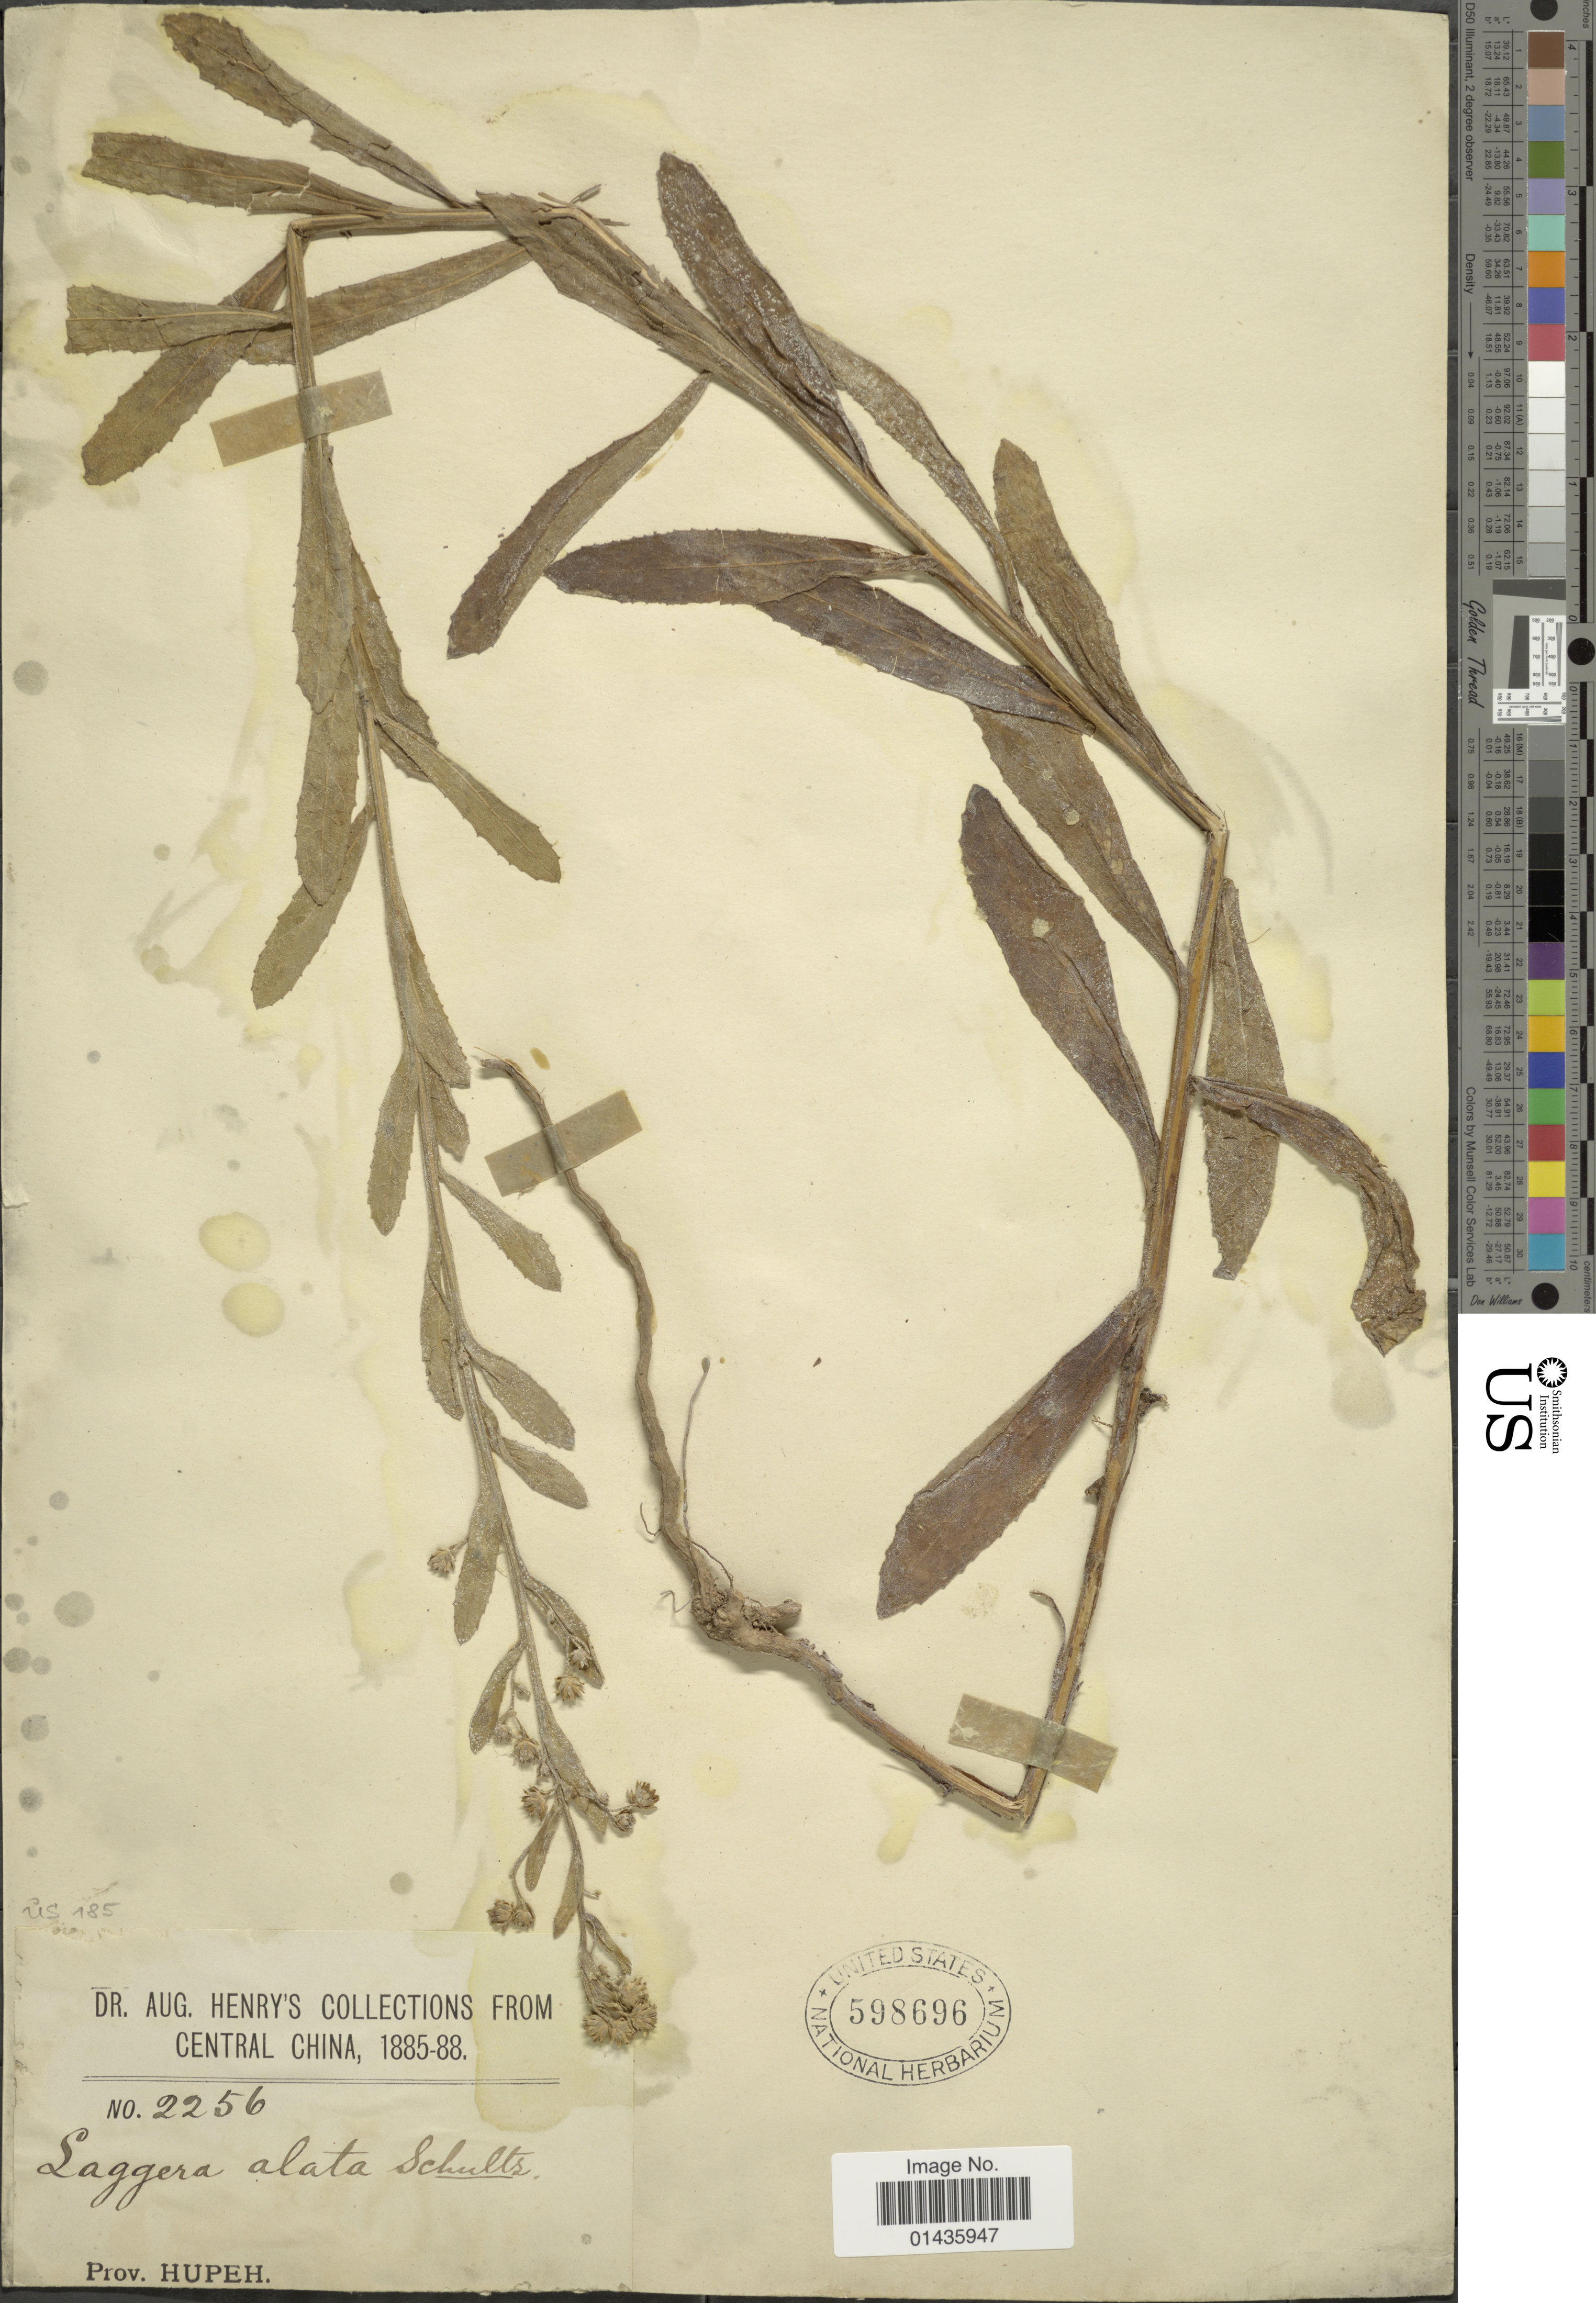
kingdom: Plantae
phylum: Tracheophyta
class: Magnoliopsida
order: Asterales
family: Asteraceae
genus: Laggera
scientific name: Laggera alata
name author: Sch. Bip.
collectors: A. Henry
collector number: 2256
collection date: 1885/1888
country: China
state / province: Hubei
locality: Hupeh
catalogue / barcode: US 598696